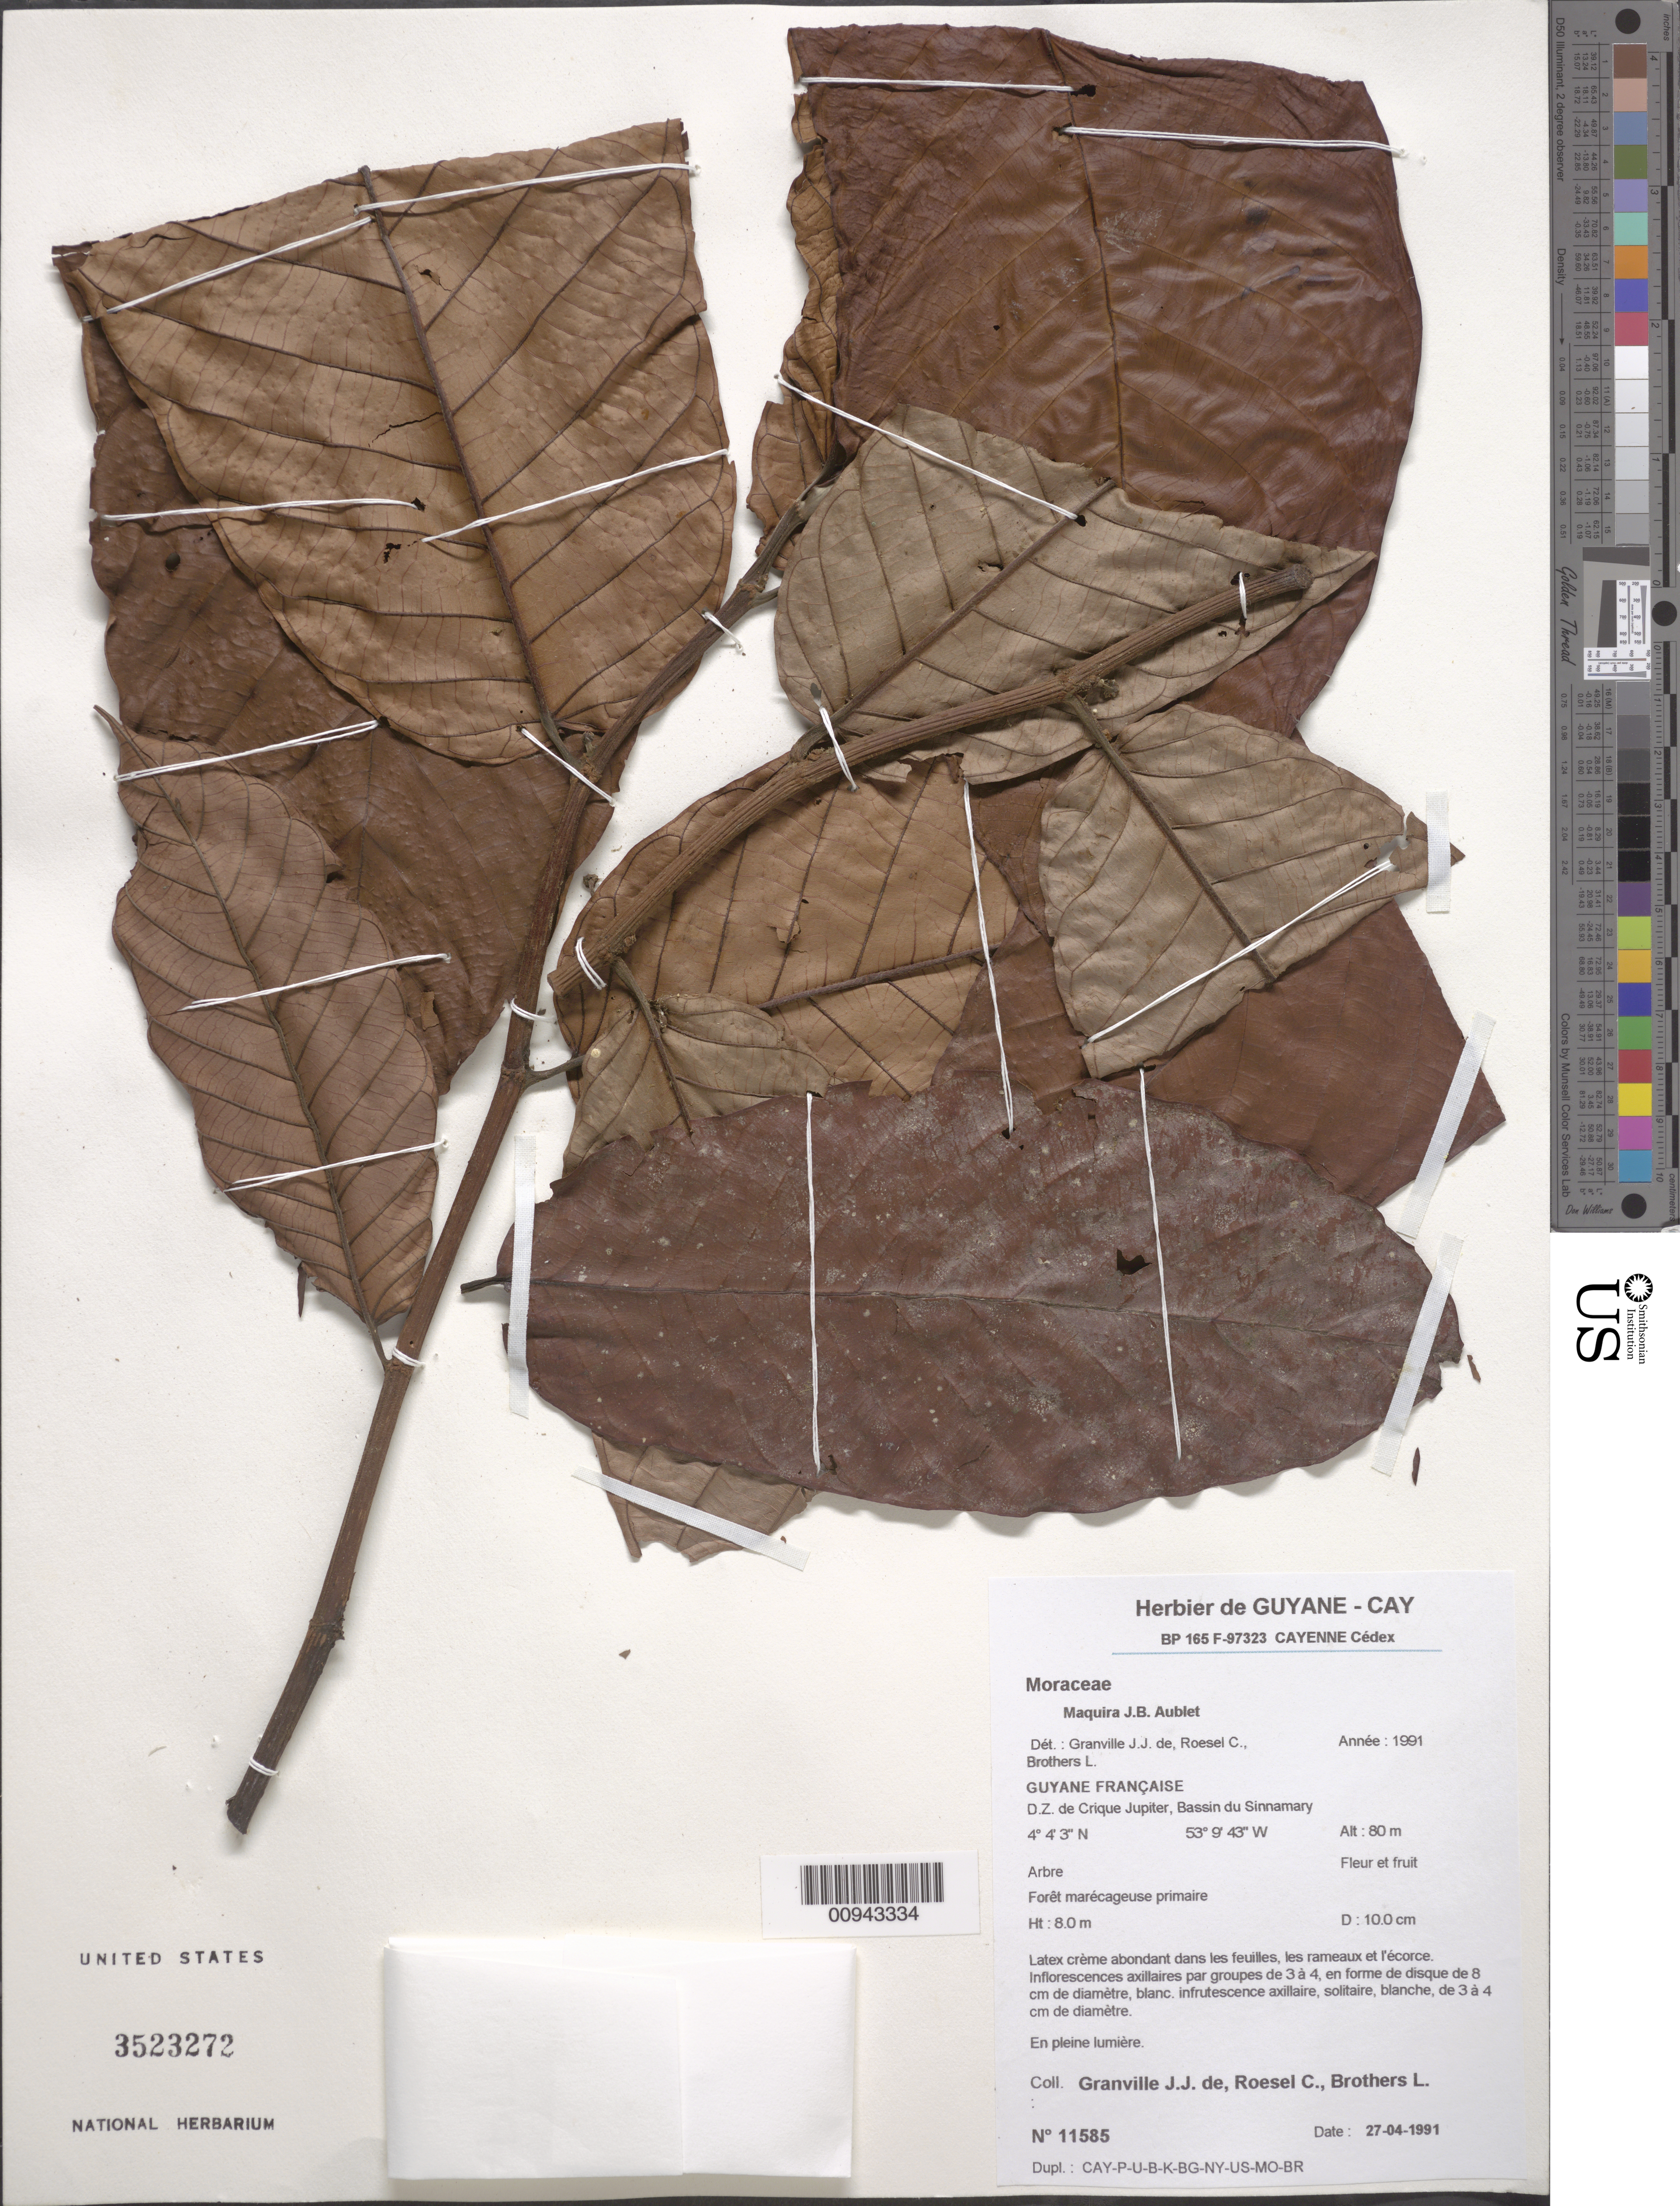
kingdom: Plantae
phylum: Tracheophyta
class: Magnoliopsida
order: Rosales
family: Moraceae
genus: Maquira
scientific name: Maquira sp.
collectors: J.-J. de Granville, C. S. Roesel & L. Brothers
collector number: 11585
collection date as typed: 27-Apr-91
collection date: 1991-04-27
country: French Guiana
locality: D.Z. de Crique Jupiter, Bassin du Sinnamary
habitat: Forêt macrécageuse primaire; en pleine lumiere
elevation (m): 80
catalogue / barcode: US 3523272